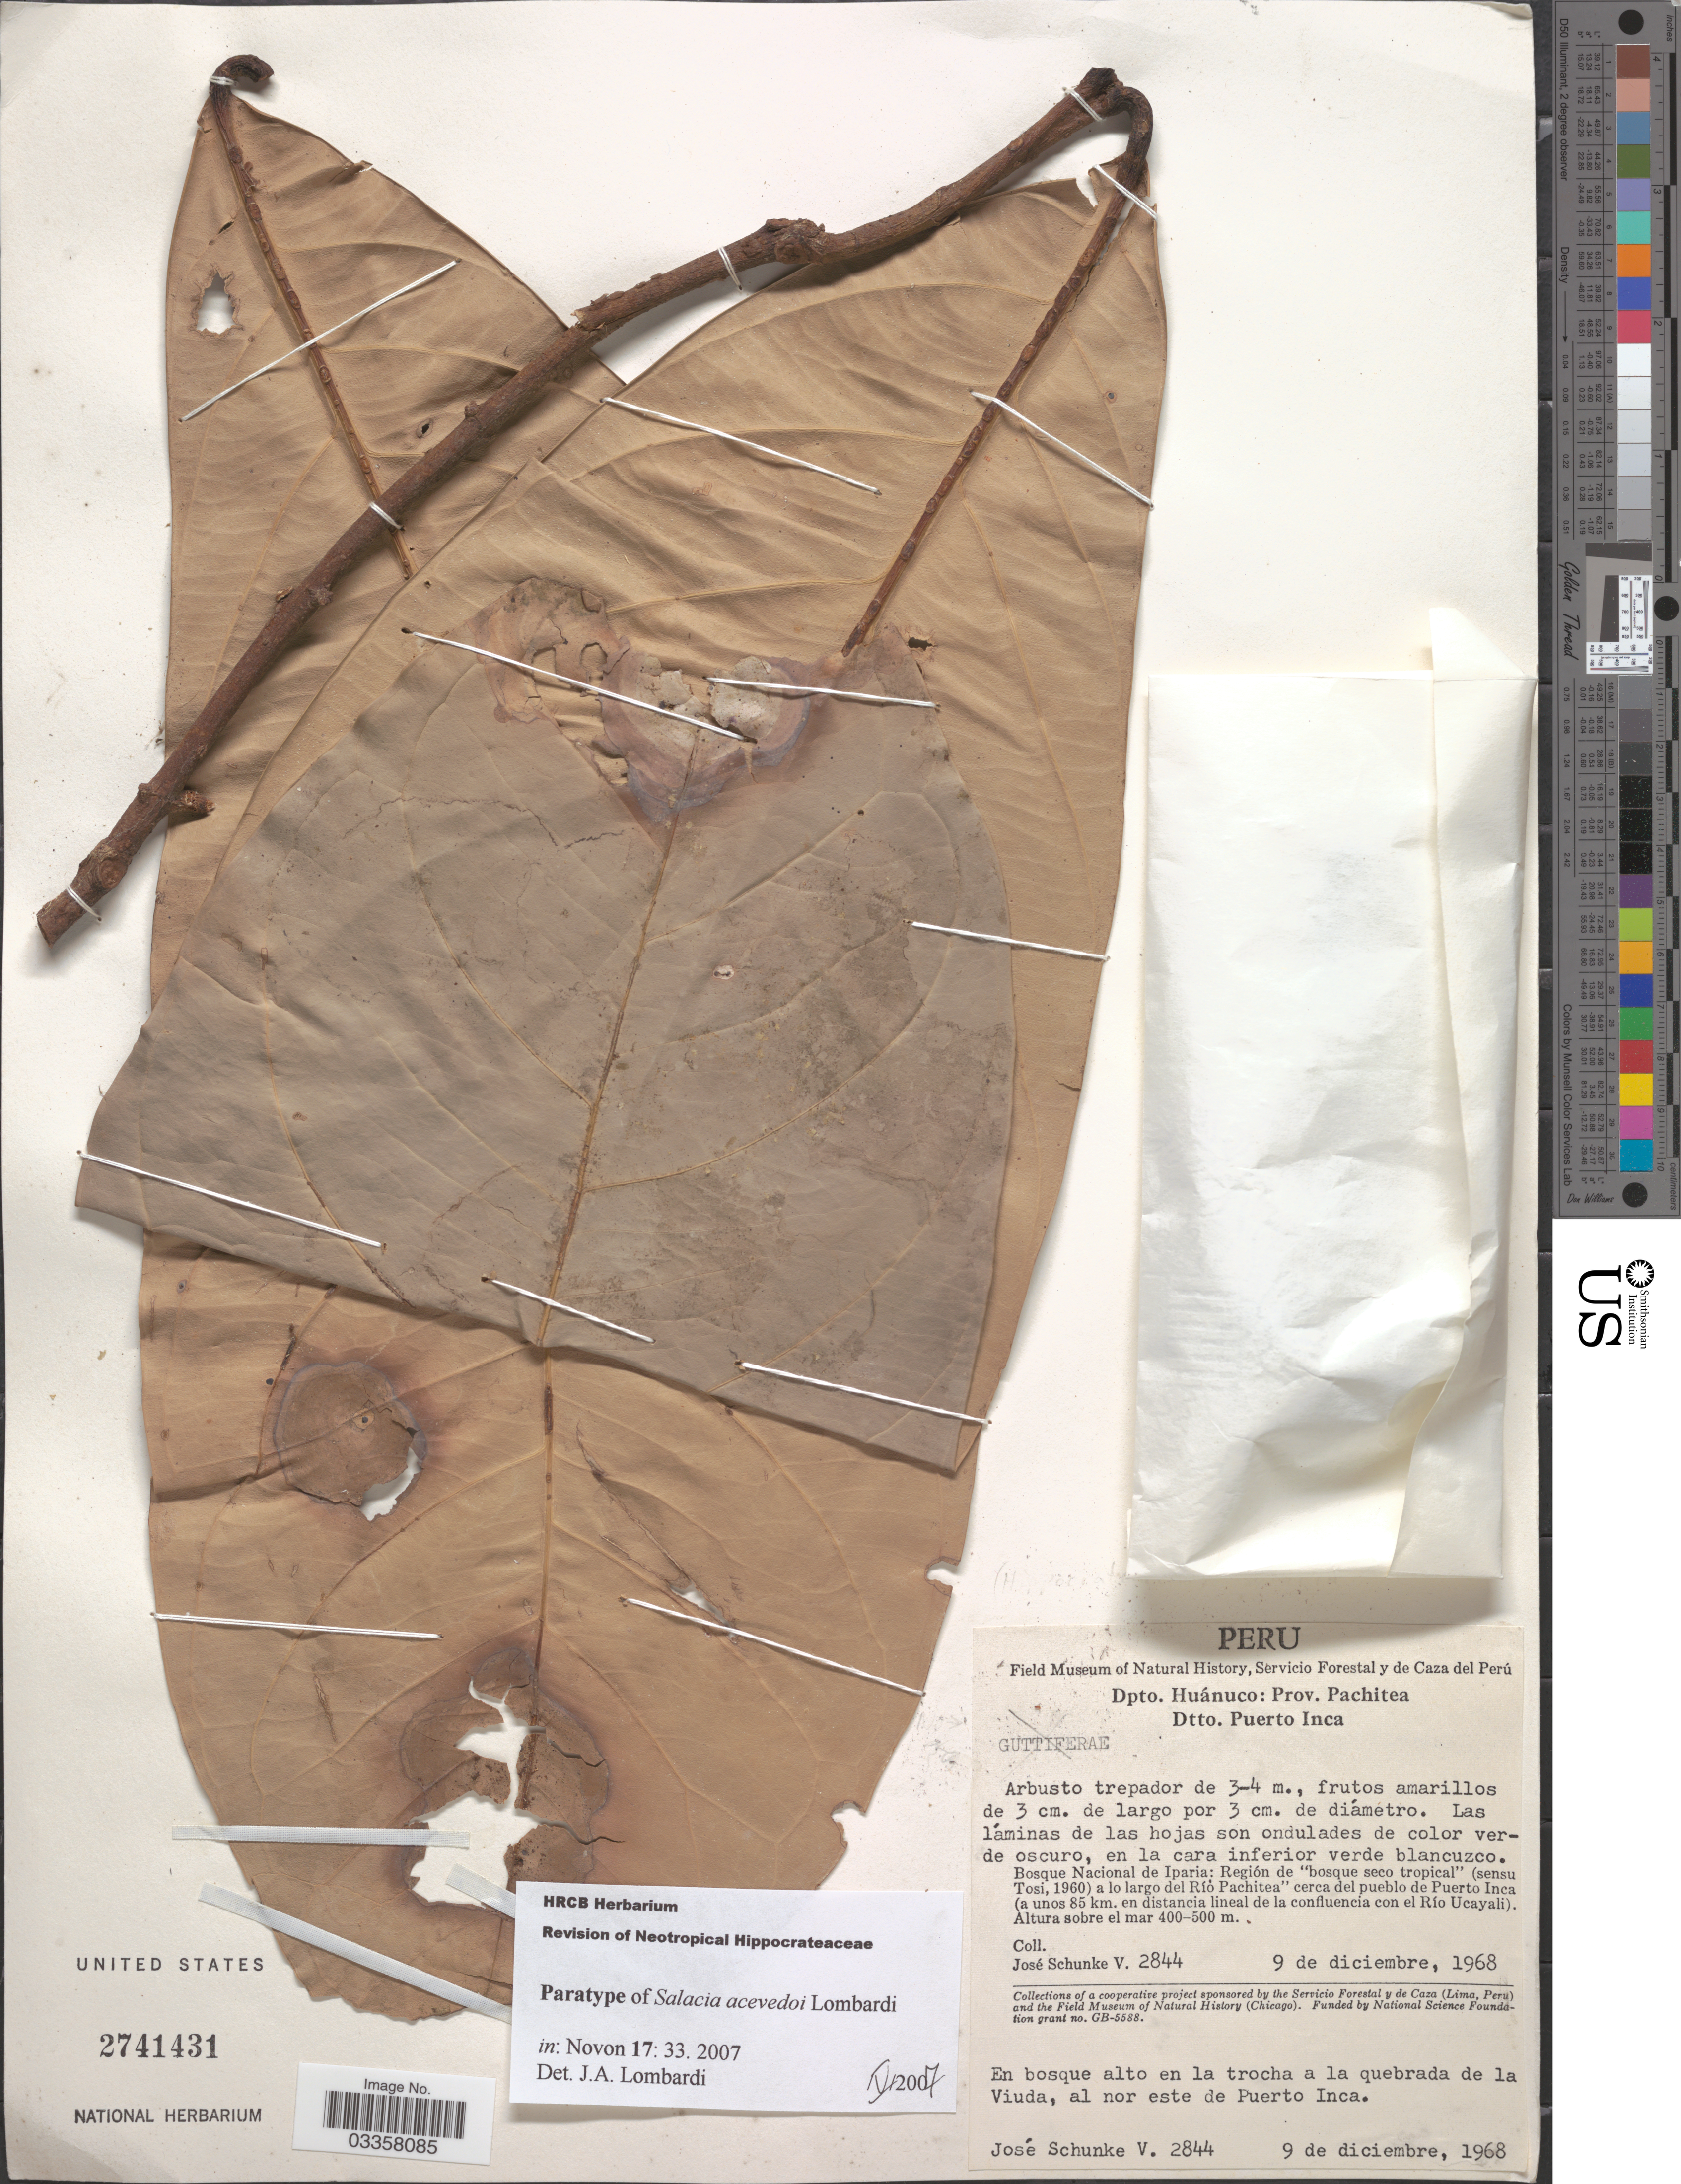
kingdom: Plantae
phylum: Tracheophyta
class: Magnoliopsida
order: Celastrales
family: Celastraceae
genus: Salacia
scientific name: Salacia acevedoi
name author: Lombardi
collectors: J. Schunke Vigo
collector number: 2844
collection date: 1968-12-09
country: Peru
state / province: Huánuco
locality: Dpto. Huánuco: Prov. Pachitea, Dtto. Puerto Inca, Bosque Nacional de Iparia: Región de "bosque seco tropical" (sensu Tosi, 1960) a lo largo del Río Pachitea cerca del pueblo de Puerto Inca (a unos 85 km. en distancia lineal de la confluencia con el Río Ucayali). En bosque alto en la trocha a la quebrada de la Viuda, al nor este de Puerto Inca.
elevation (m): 400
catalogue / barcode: US 2741431